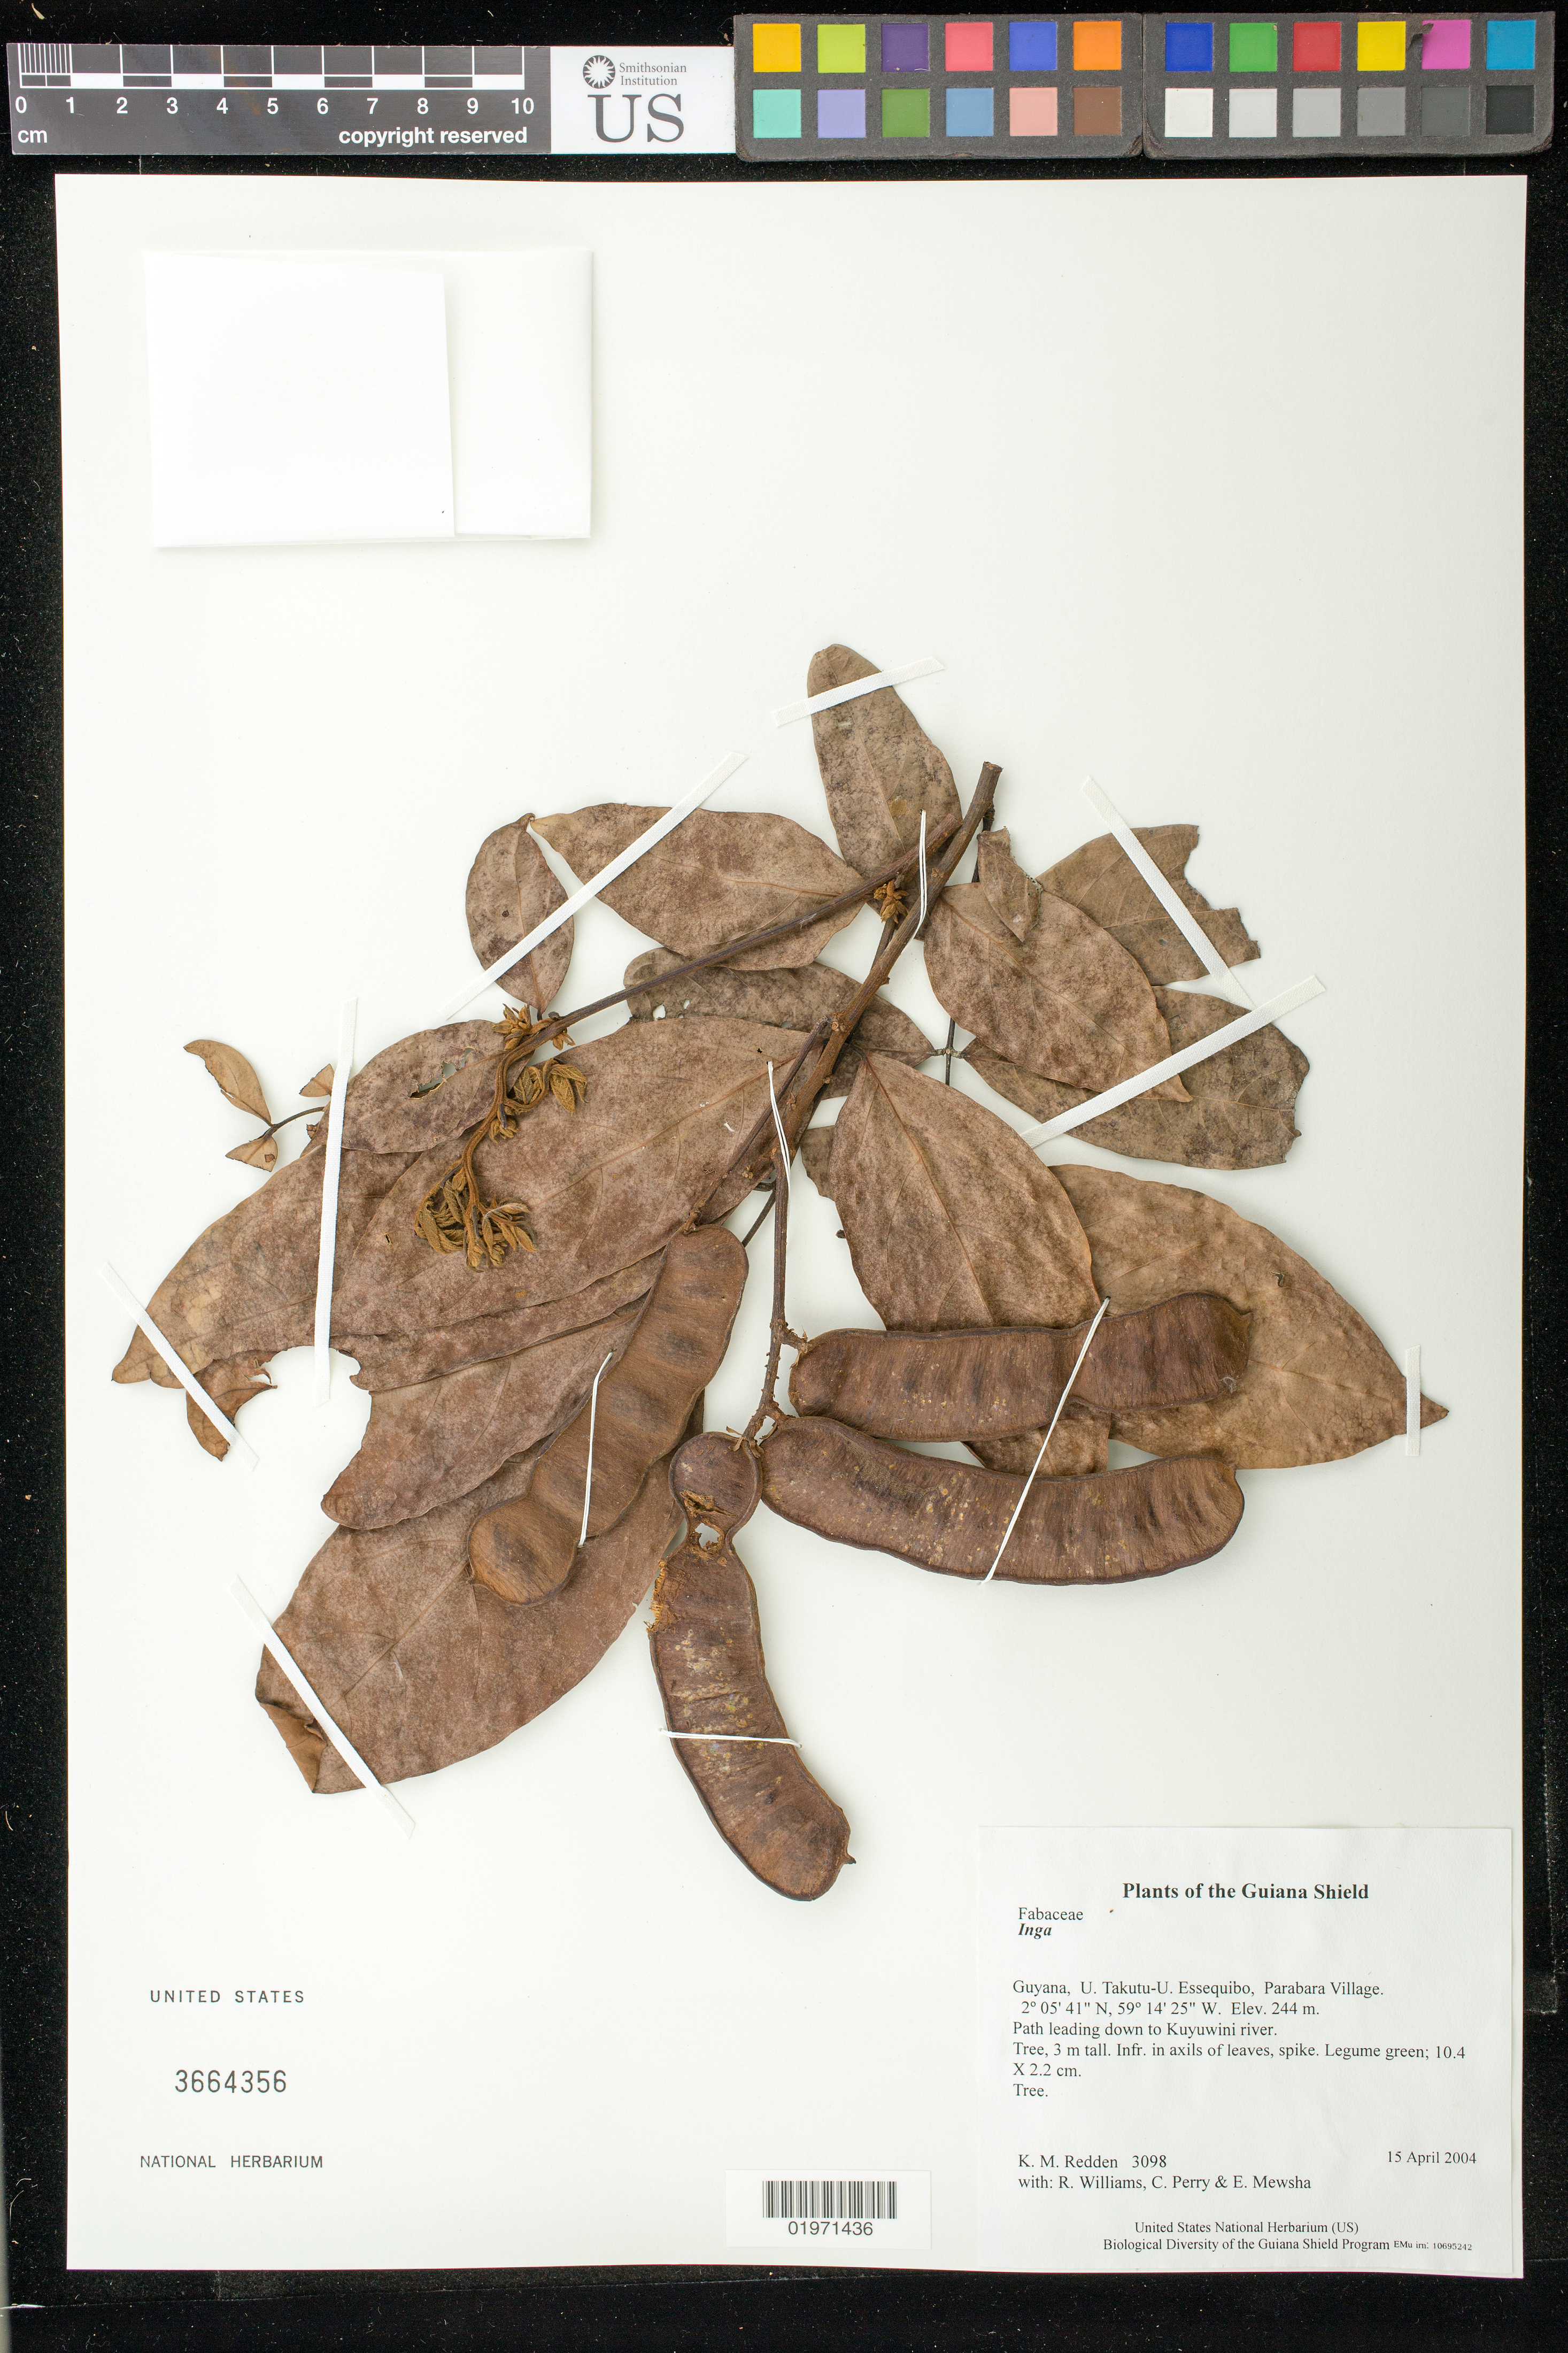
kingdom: Plantae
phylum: Tracheophyta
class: Magnoliopsida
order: Fabales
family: Fabaceae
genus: Inga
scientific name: Inga sp.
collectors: K. M. Redden, R. Williams, C. Perry & E. Mewsha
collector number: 3098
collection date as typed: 15 April 2004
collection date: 2004-04-15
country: Guyana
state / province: U. Takutu-U. Essequibo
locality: Parabara Village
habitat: Path leading down to Kuyuwini river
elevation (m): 244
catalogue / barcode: US 3664356